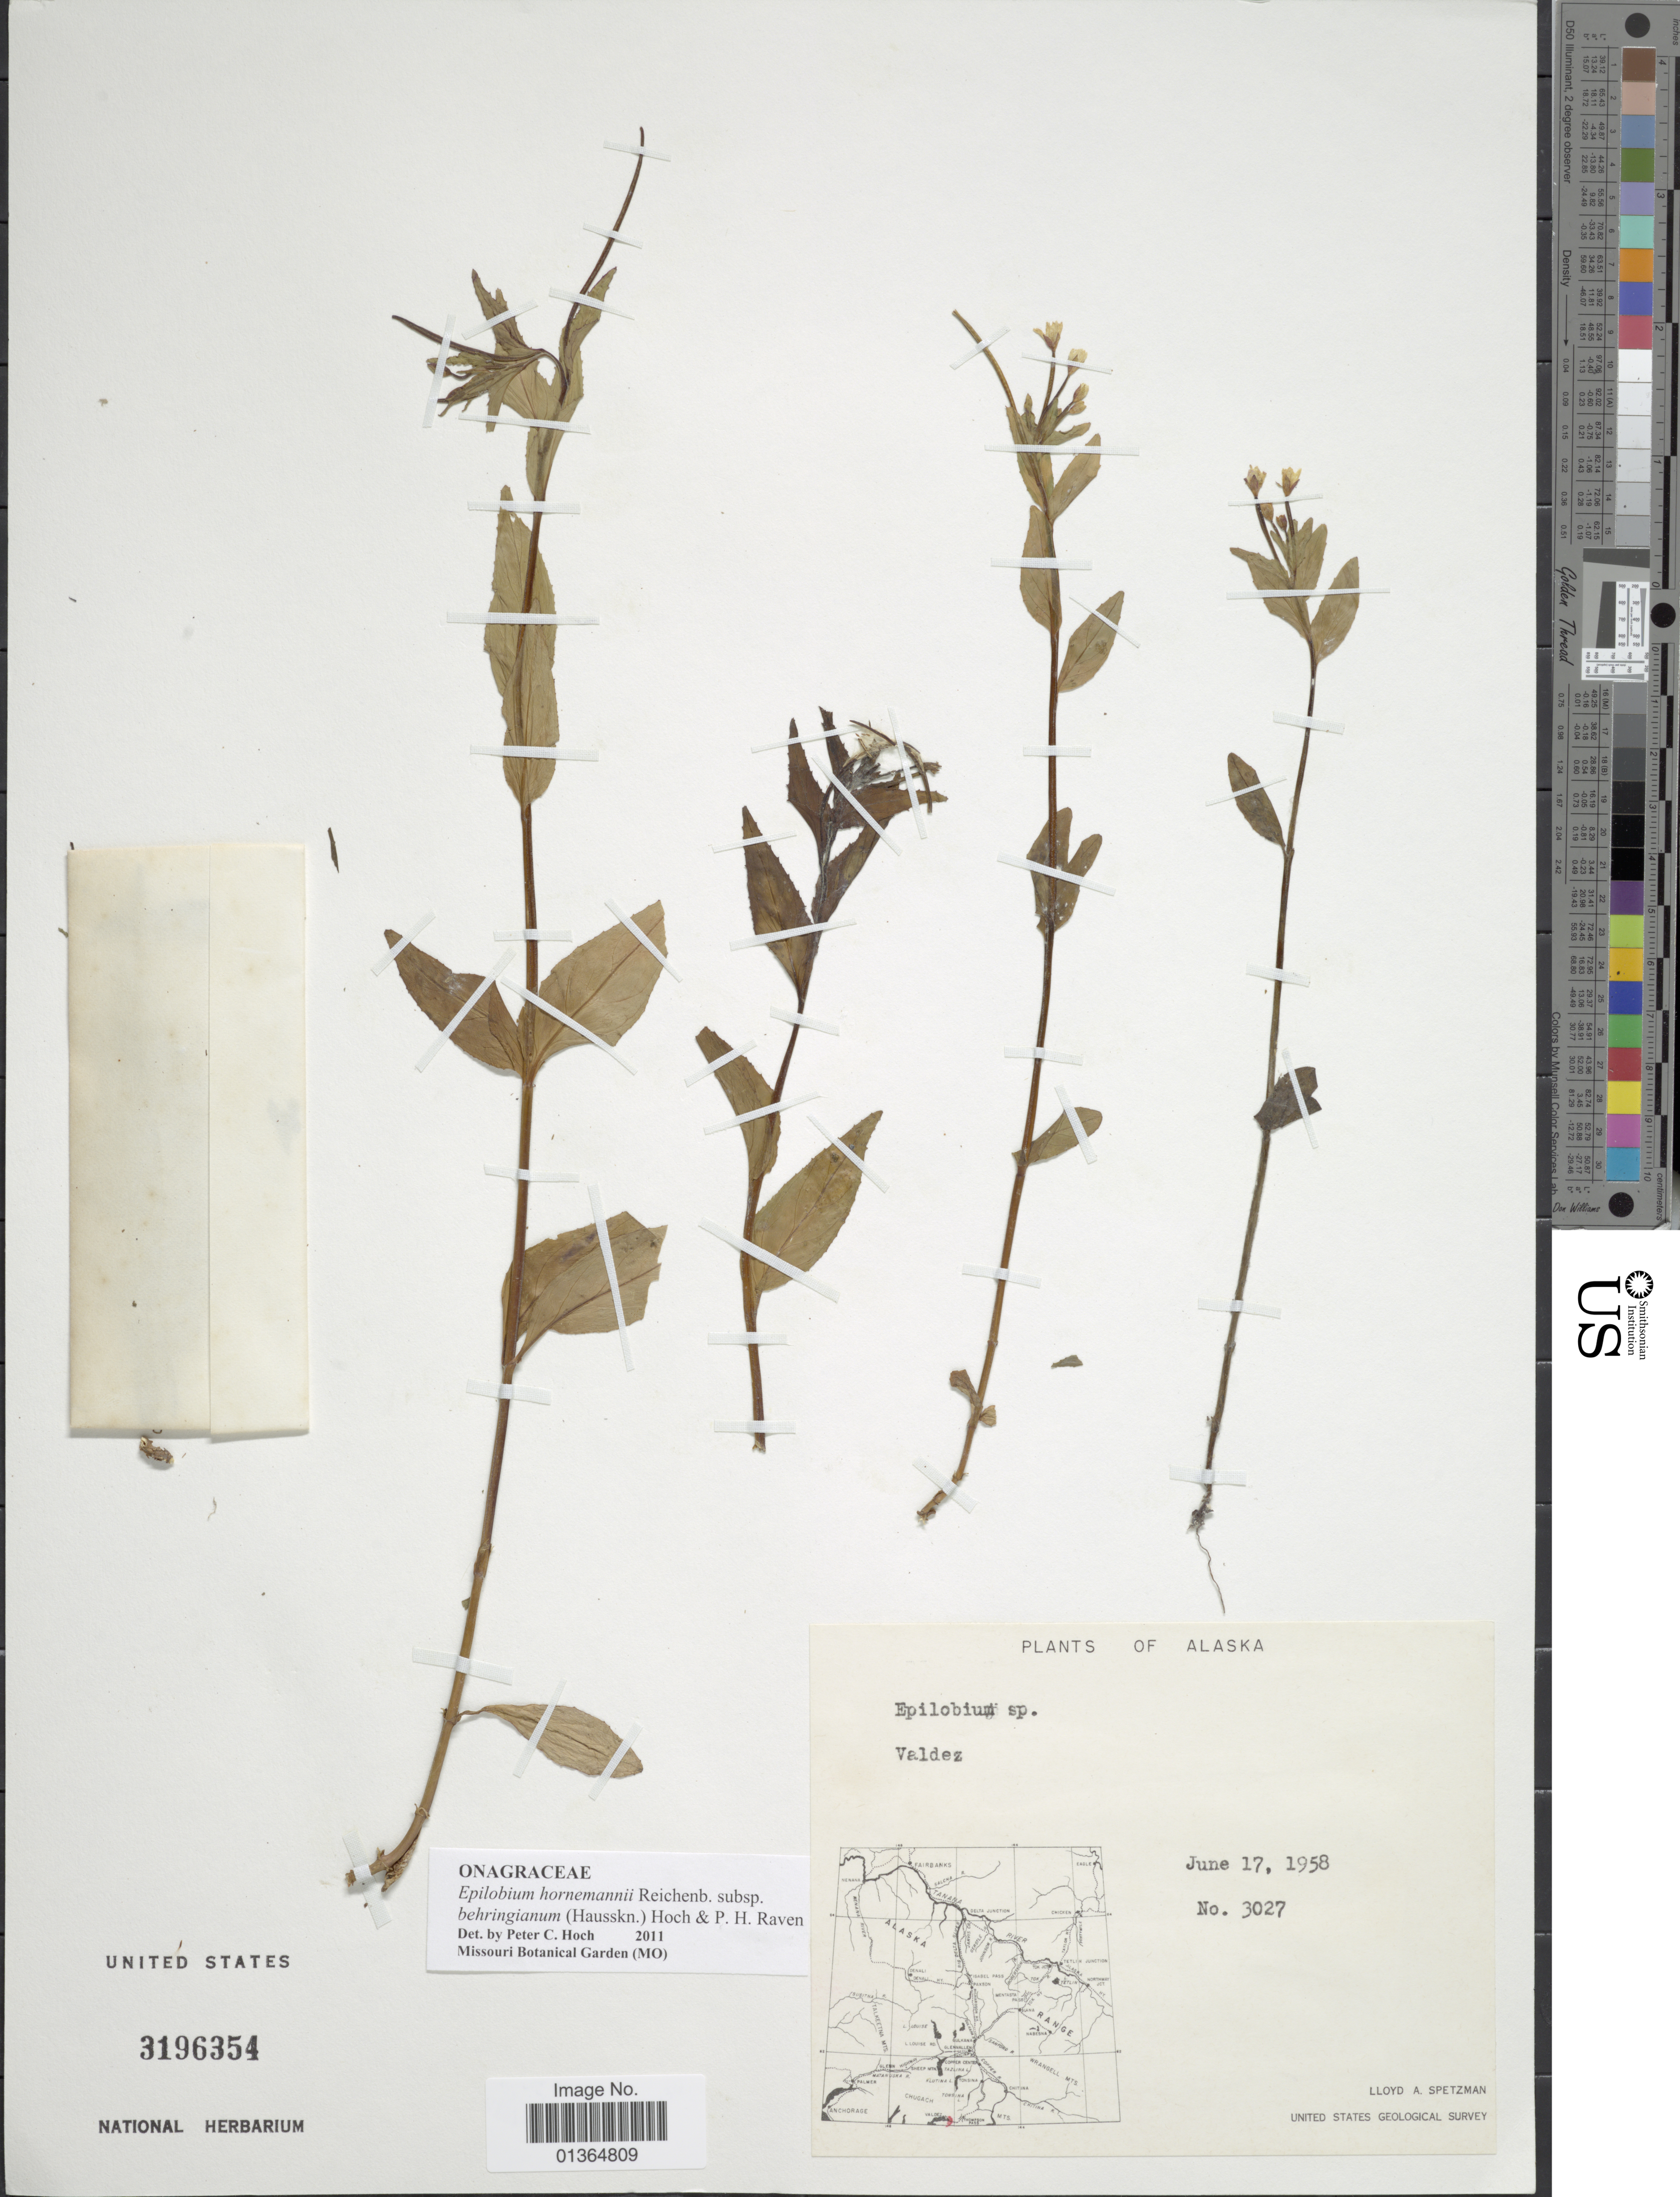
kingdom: Plantae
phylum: Tracheophyta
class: Magnoliopsida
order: Myrtales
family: Onagraceae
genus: Epilobium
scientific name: Epilobium hornemannii subsp. behringianum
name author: (Hausskn.) Hoch & P.H. Raven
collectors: L. Spetzman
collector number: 3027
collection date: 1958-06-17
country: United States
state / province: Alaska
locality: Valdez.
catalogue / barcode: US 3196354